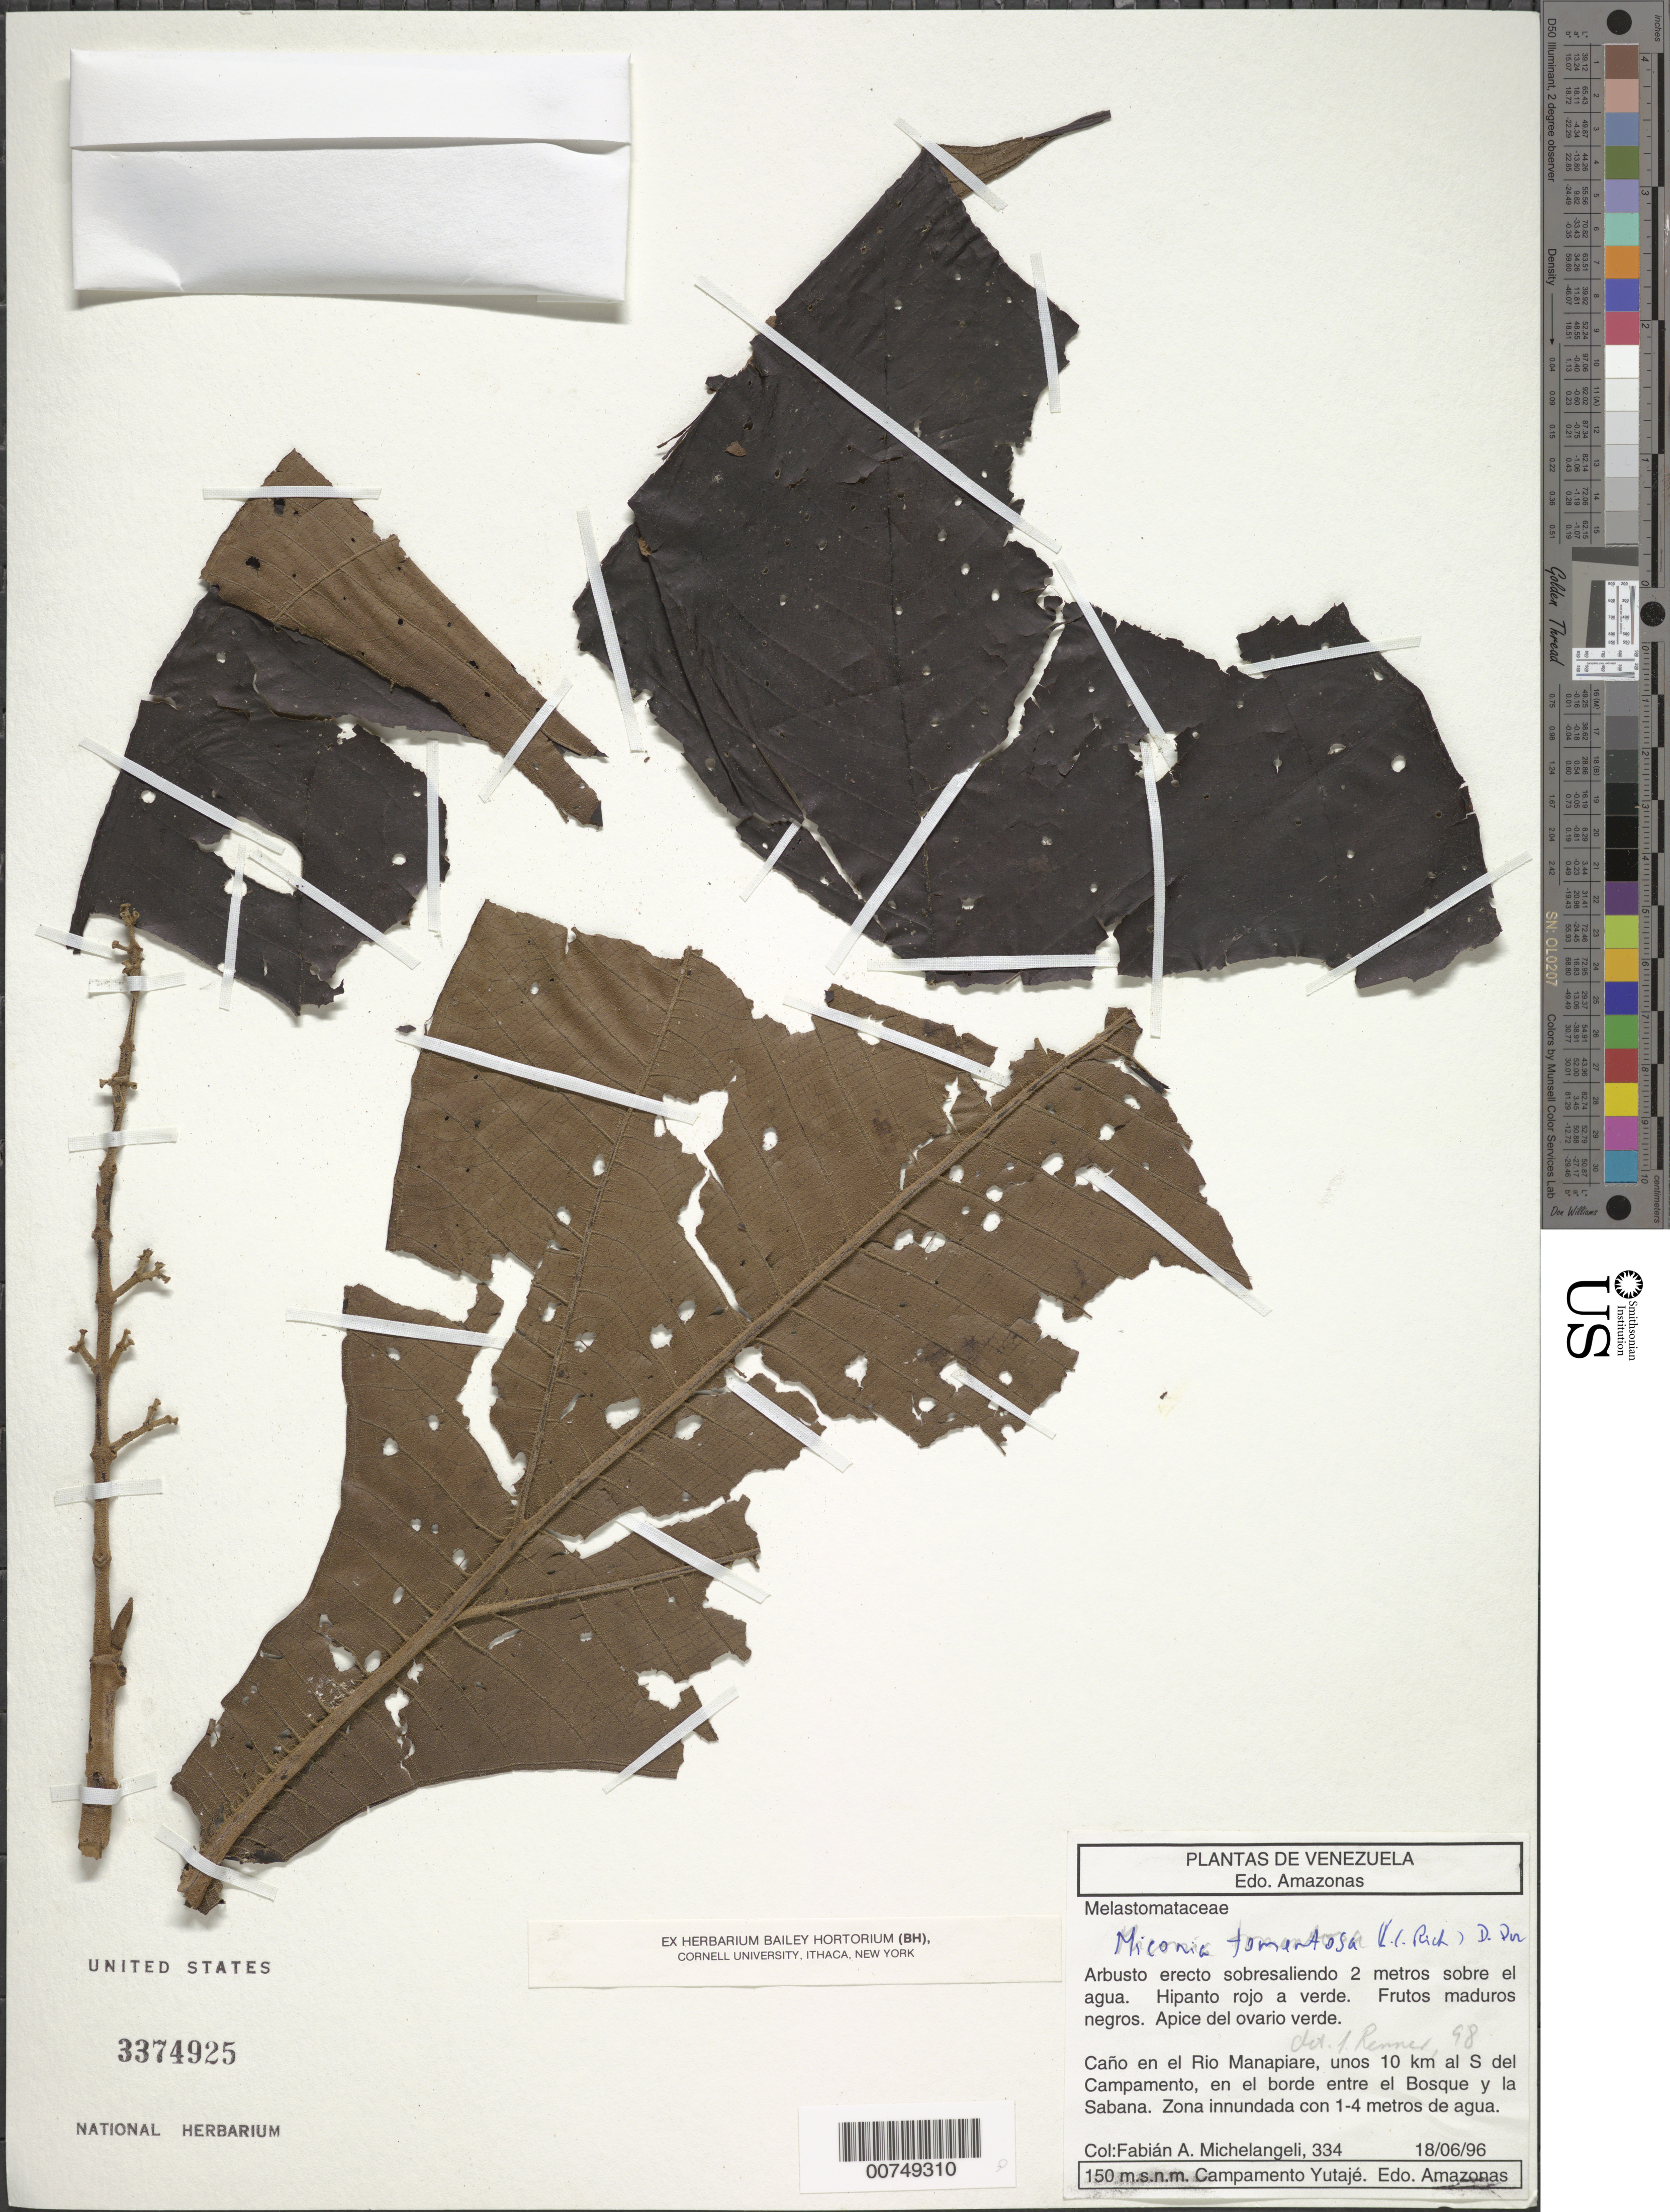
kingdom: Plantae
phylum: Tracheophyta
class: Magnoliopsida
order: Myrtales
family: Melastomataceae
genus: Miconia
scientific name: Miconia tomentosa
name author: (Rich.) D. Don ex DC.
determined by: Renner, S. S.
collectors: F. A. Michelangeli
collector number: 334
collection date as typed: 18-Jun-96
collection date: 1996-06-18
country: Venezuela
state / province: Amazonas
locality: Campamento Yutajé; Caño den el Río Manapiare, unos 10 km al S del Campamento, en el borde entre el bosque y la sabana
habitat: Zona innundada con 1-4 m de agua; 2 metros sobre el agua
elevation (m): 150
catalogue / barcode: US 3374925